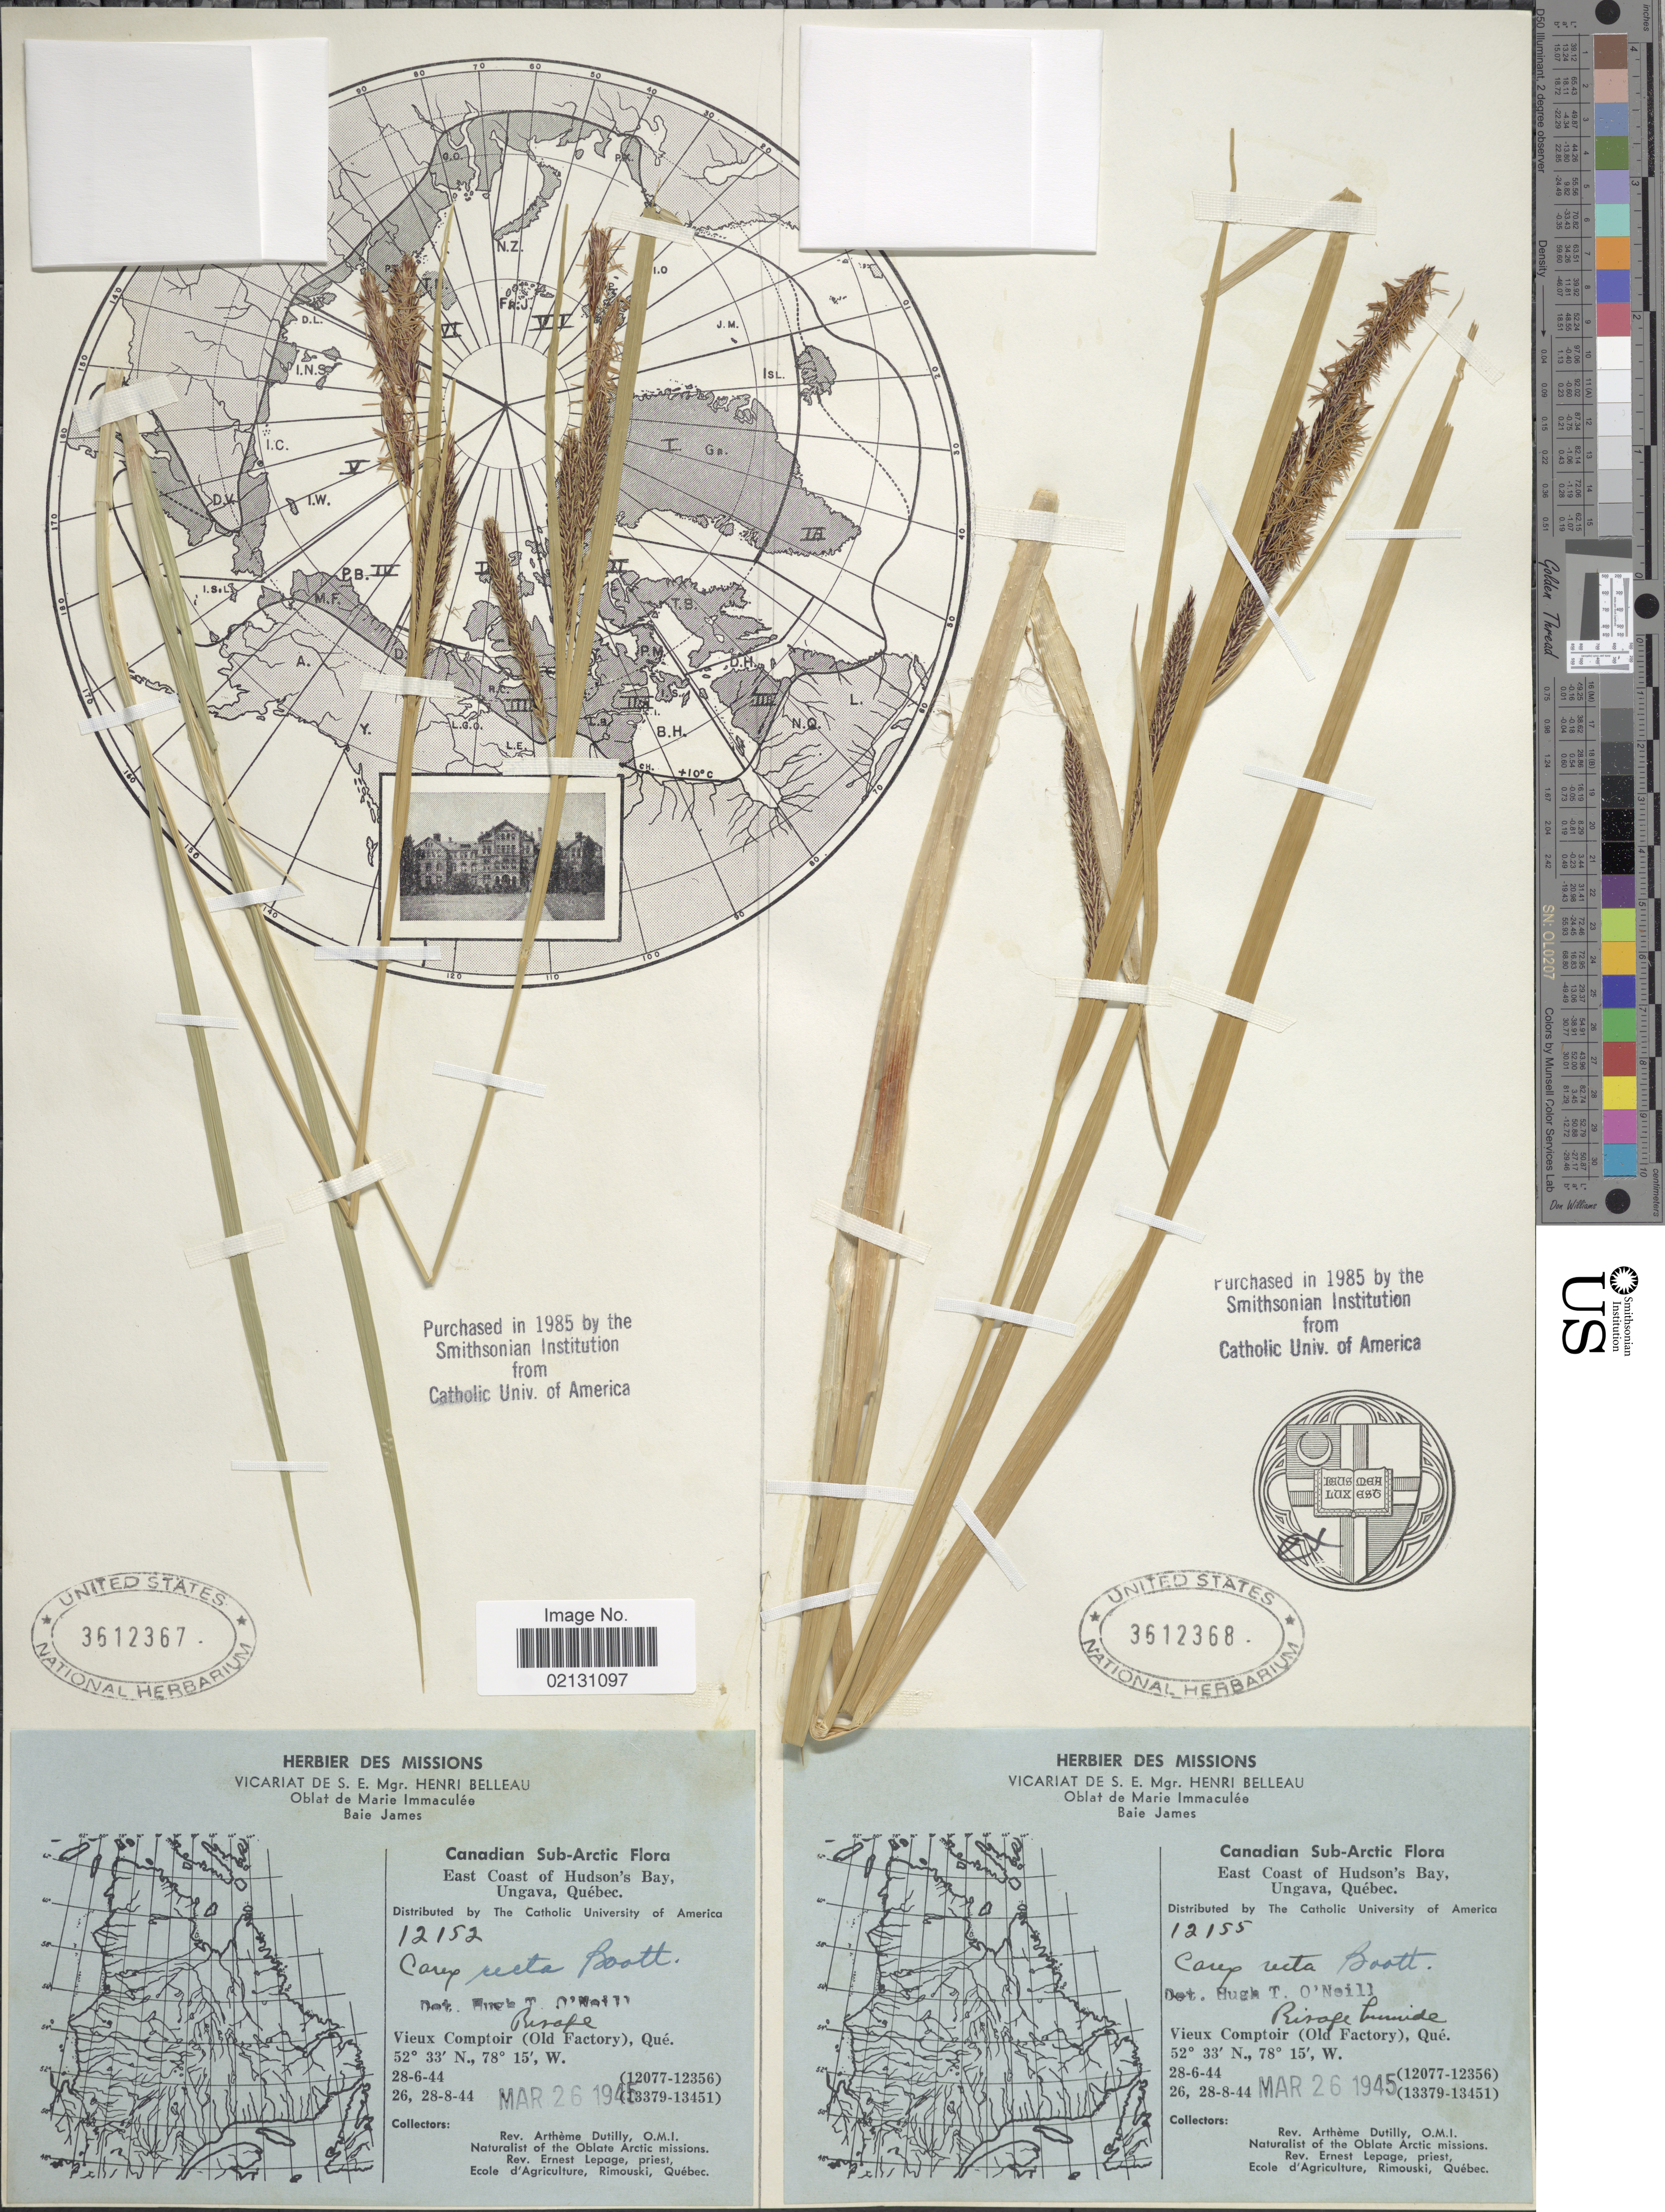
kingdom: Plantae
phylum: Tracheophyta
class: Liliopsida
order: Poales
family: Cyperaceae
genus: Carex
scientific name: Carex recta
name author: Boott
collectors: A. Dutilly & E. Lepage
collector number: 12152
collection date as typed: Transcribed d/m/y: 28/6/44 to 28/8/44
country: Canada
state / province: Quebec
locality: Canadian Sub-Arctic, East Coast of Hudson's Bay, Vieux Comptoir (Old Factory), Rivage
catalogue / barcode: US 3612367